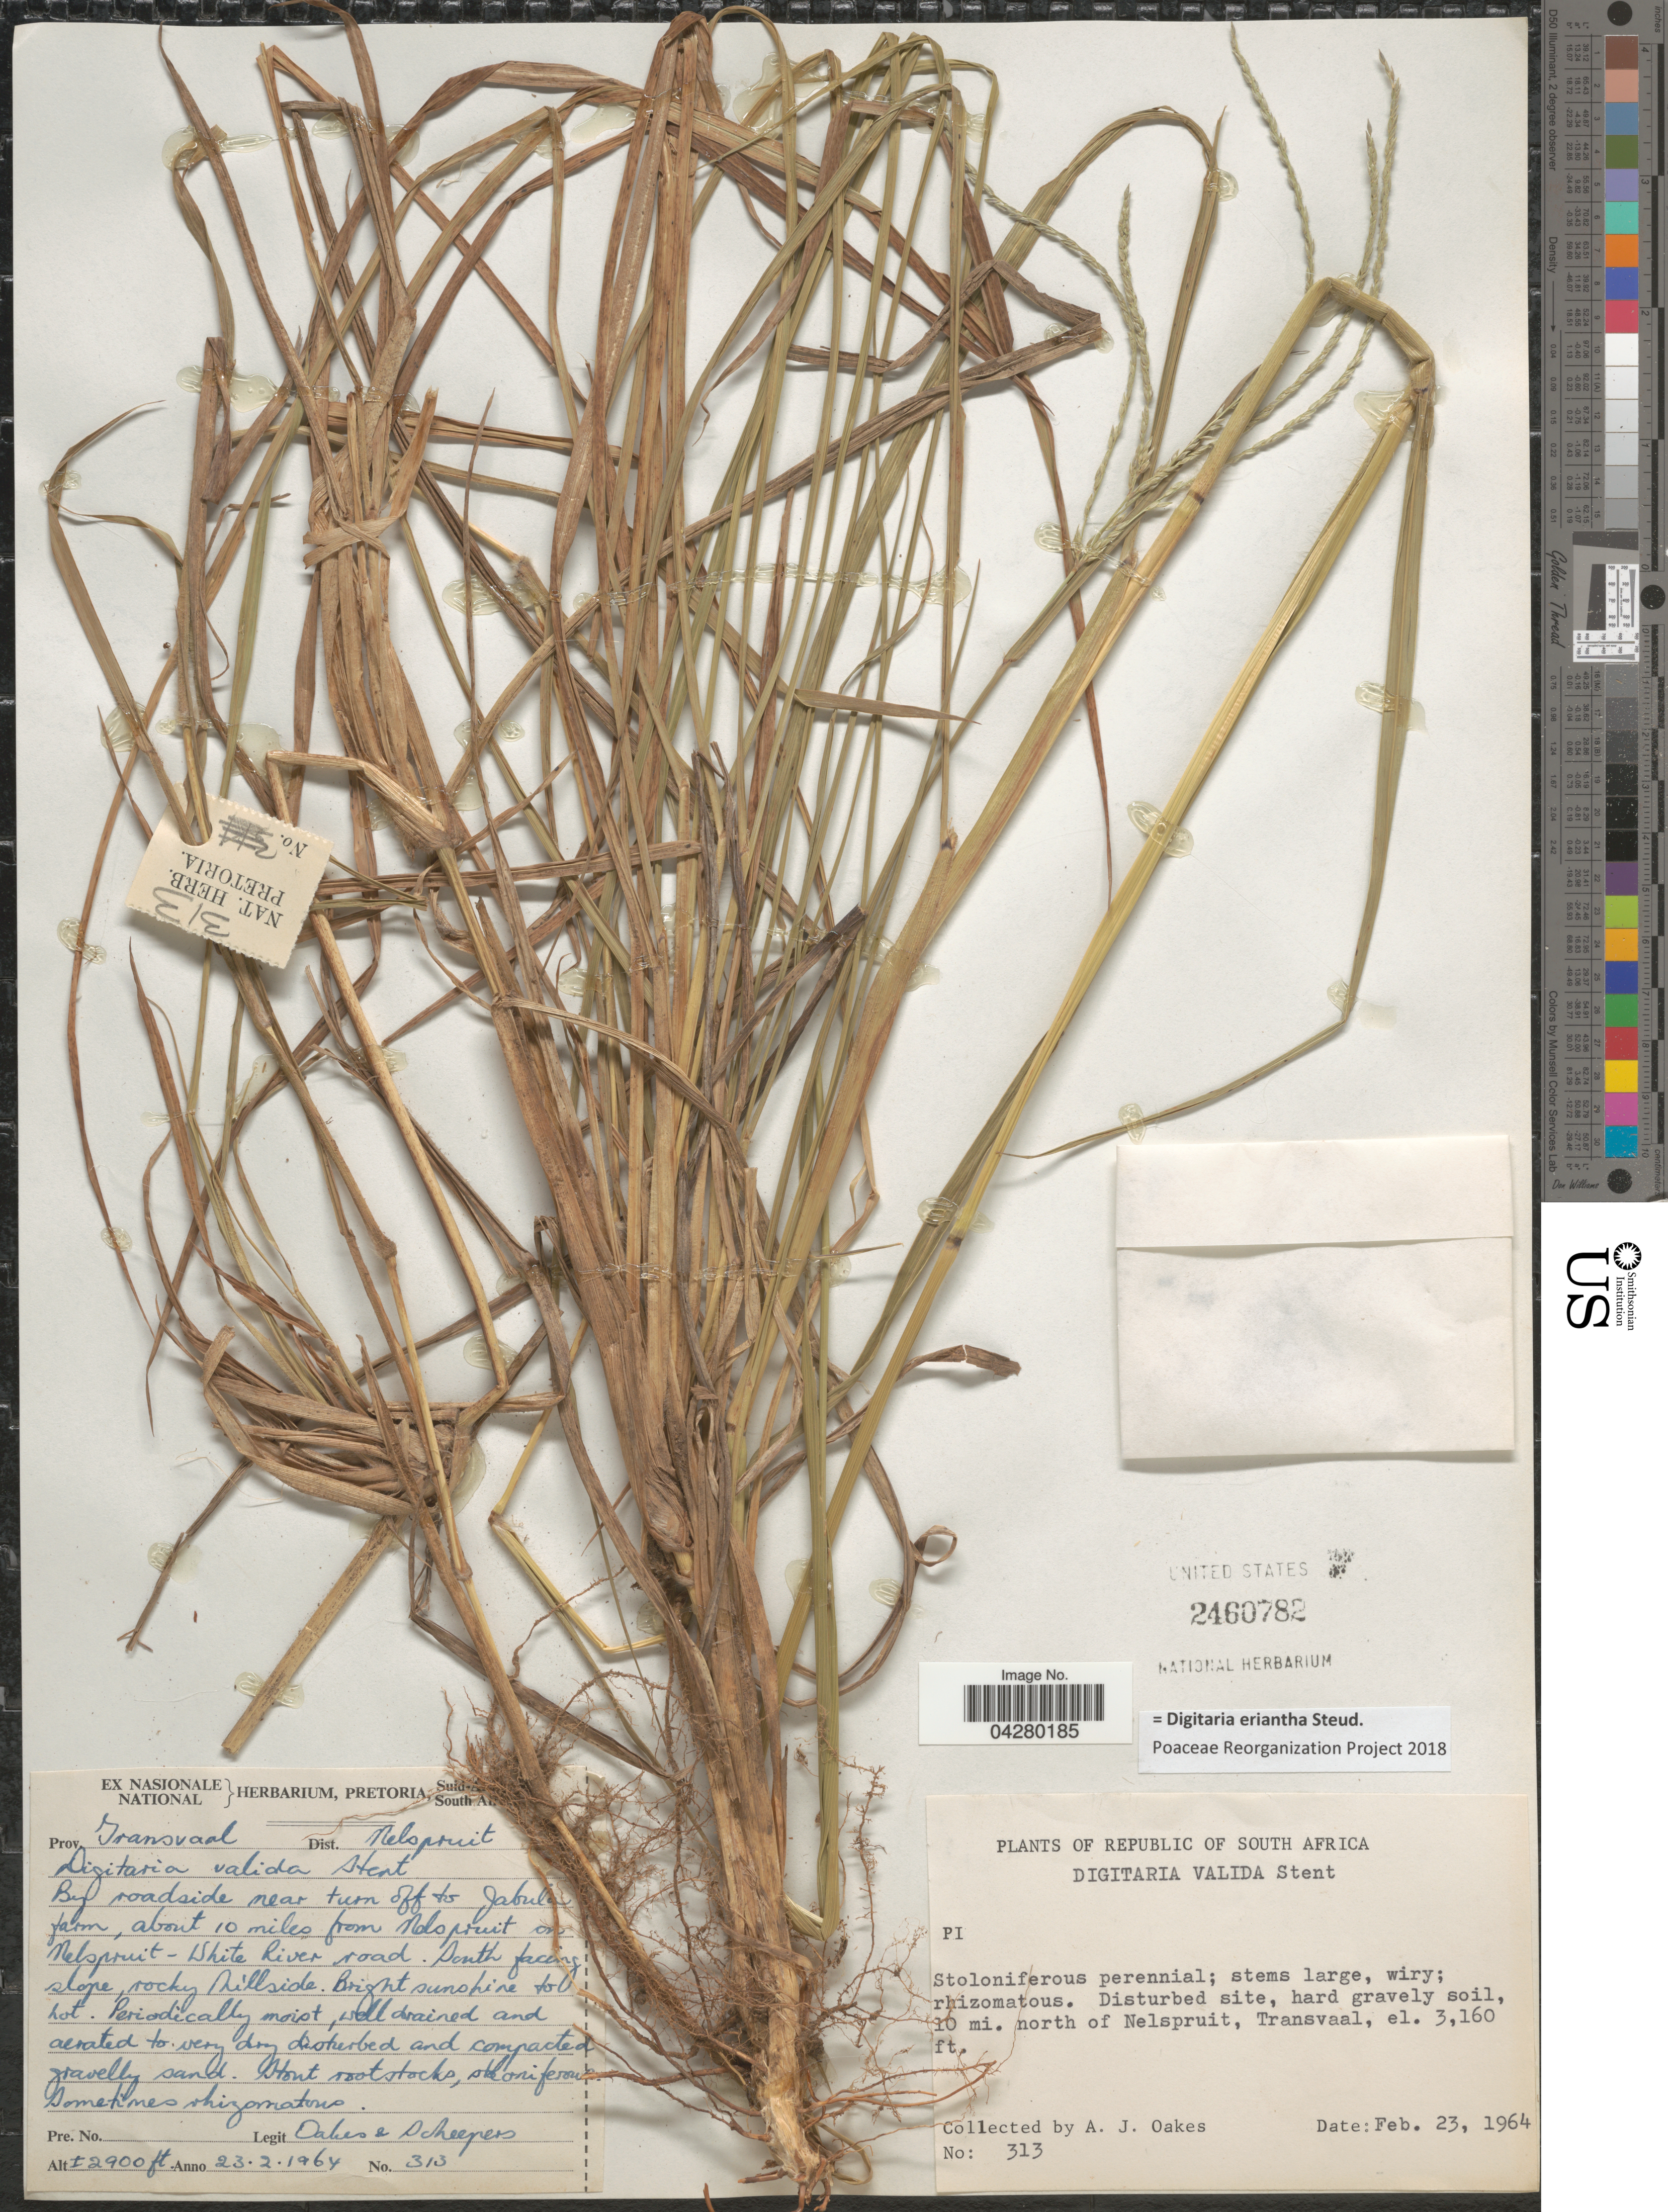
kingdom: Plantae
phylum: Tracheophyta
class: Liliopsida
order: Poales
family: Poaceae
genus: Digitaria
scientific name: Digitaria eriantha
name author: Steud.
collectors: A. Oakes & J. Scheepers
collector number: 313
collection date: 1964-02-23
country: South Africa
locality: Prov. Transvaal. Dist. Nelspruit. By roadside near turn off to JAbula farm, about 10 miles from Nelspruit [illegible text] Nelspruit - White River road. South facing slope, rocky hillside. 10 mi. north of Nelspruit, Transvaal.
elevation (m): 884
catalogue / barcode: US 2460782